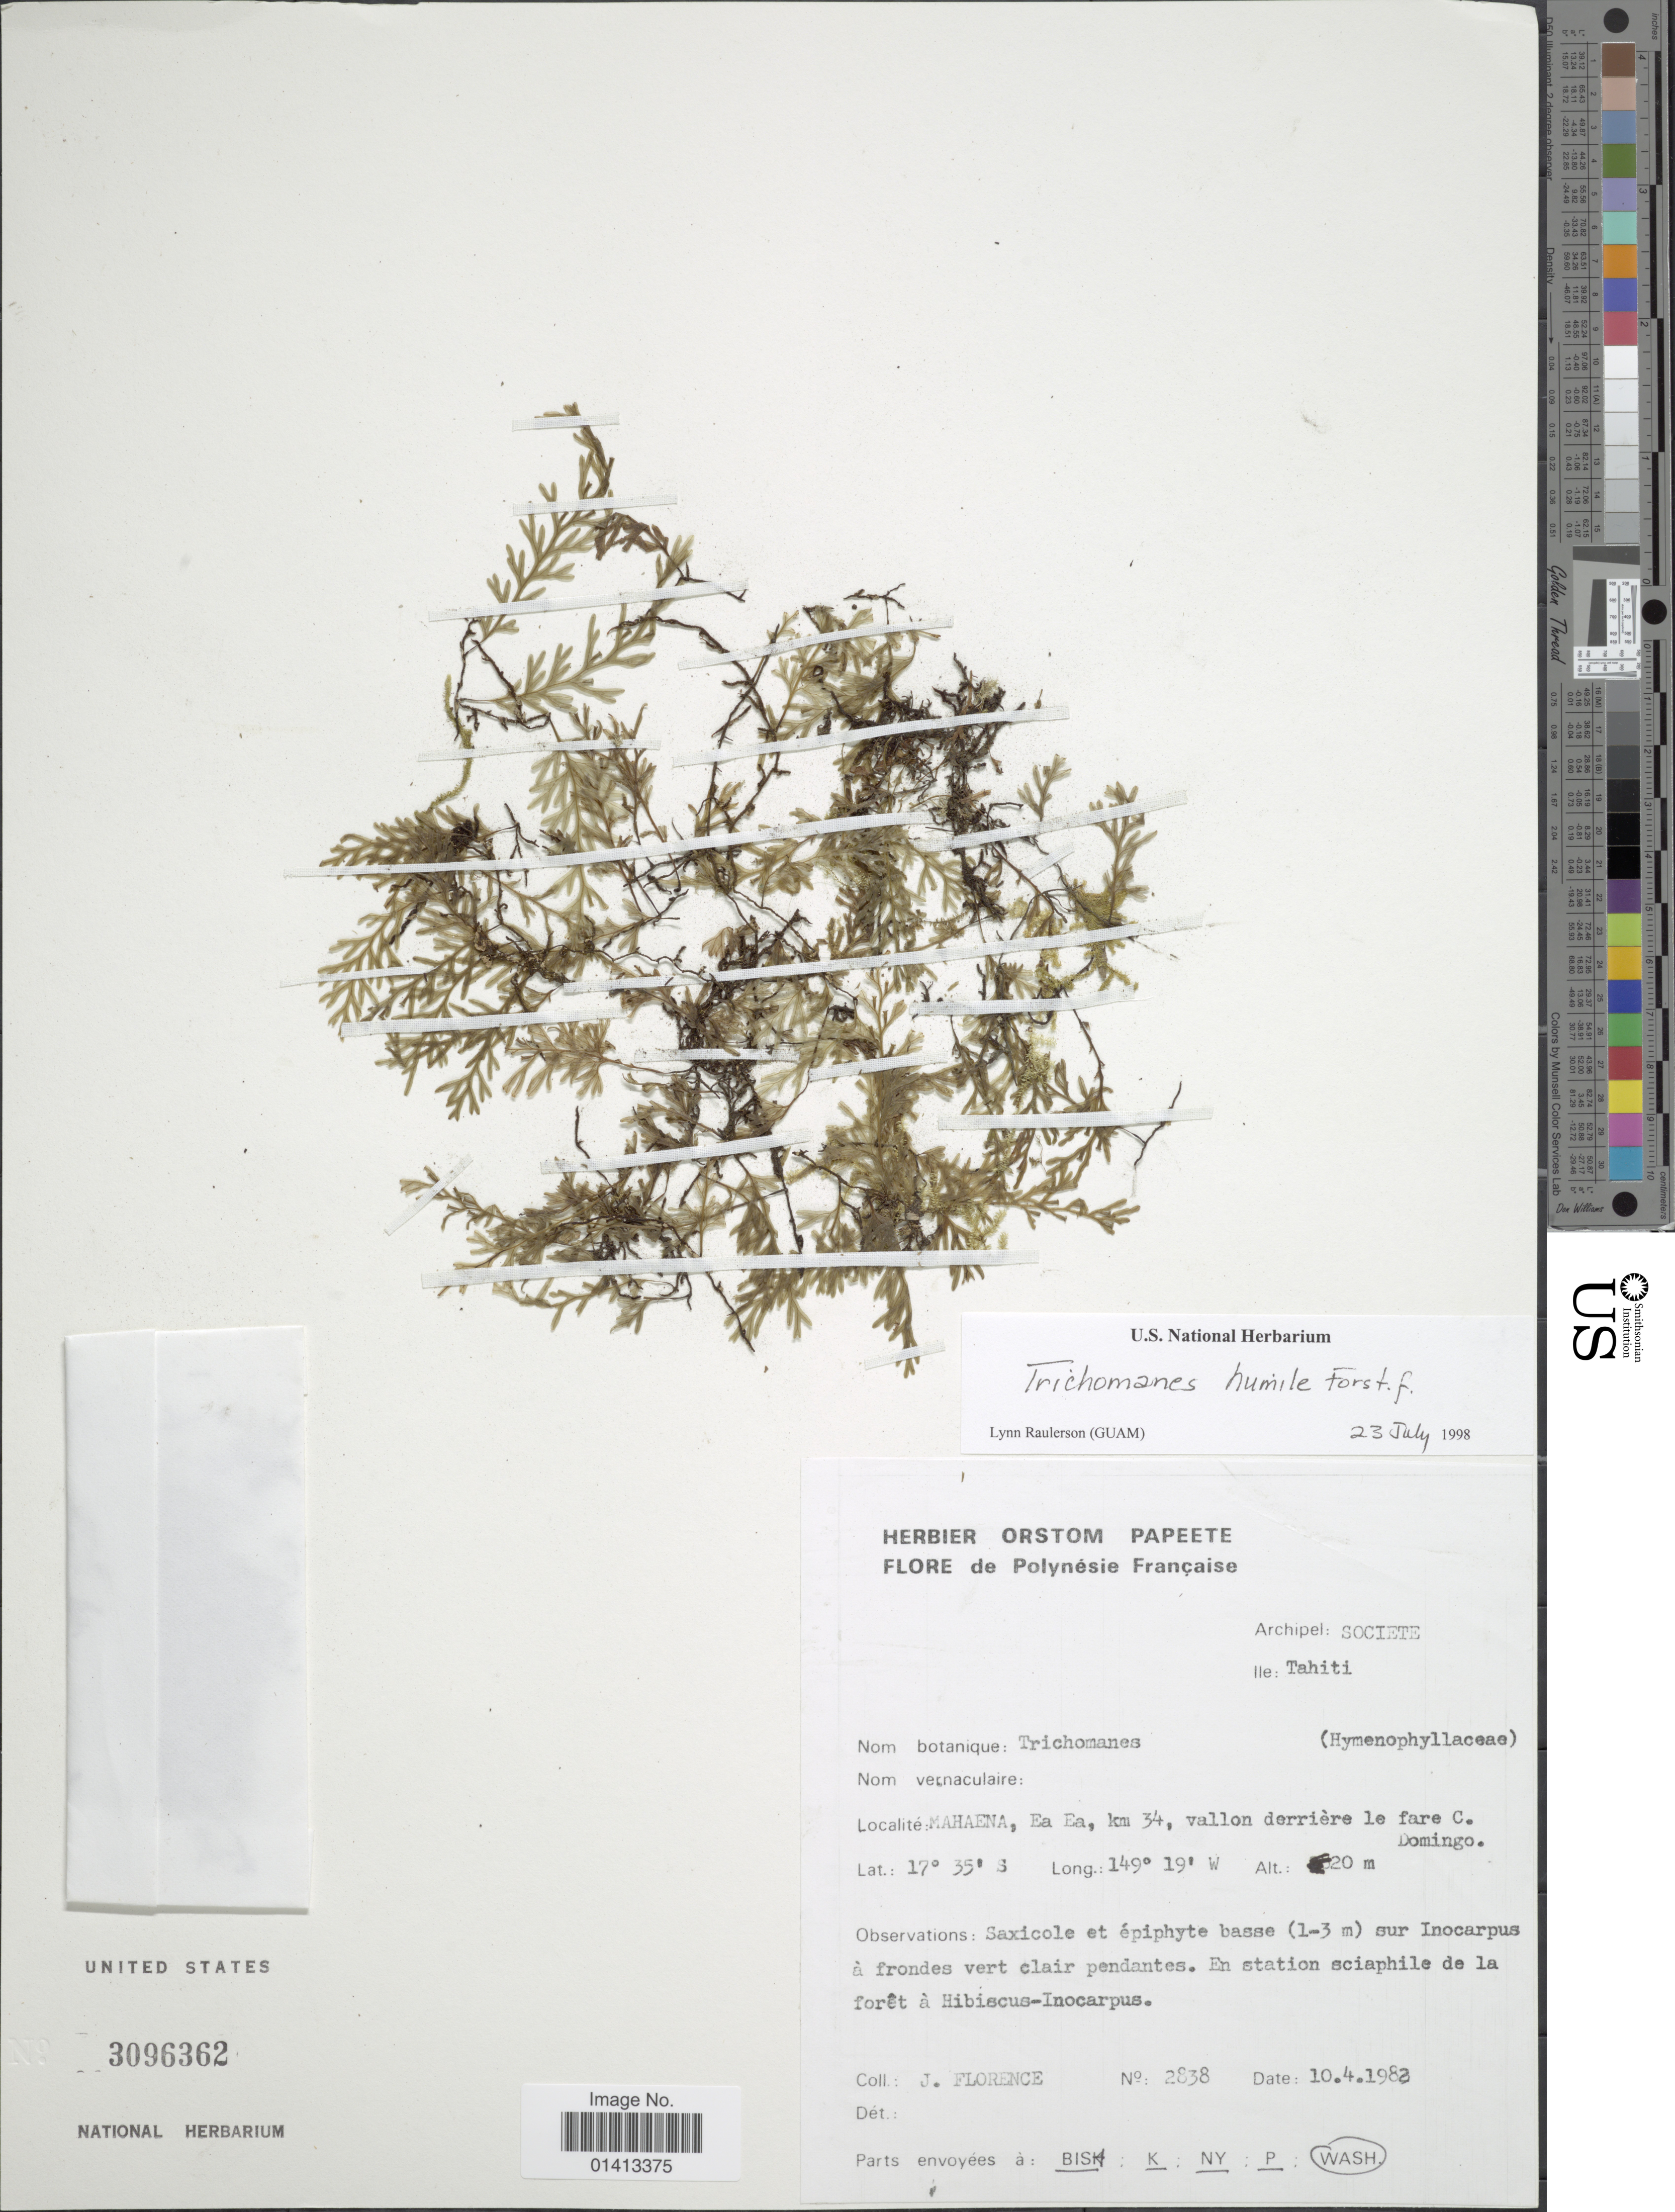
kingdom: Plantae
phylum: Tracheophyta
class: Polypodiopsida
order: Hymenophyllales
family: Hymenophyllaceae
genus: Crepidomanes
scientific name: Crepidomanes humilis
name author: (G. Forst.) Bosch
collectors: J. Florence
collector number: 2838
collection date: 1982-04-10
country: French Polynesia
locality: Archipel: Societe, Ile: Tahiti, Mahaena, Ea Ea, km 34, vallon derrière le fare C. Domingo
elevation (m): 20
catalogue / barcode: US 3096362